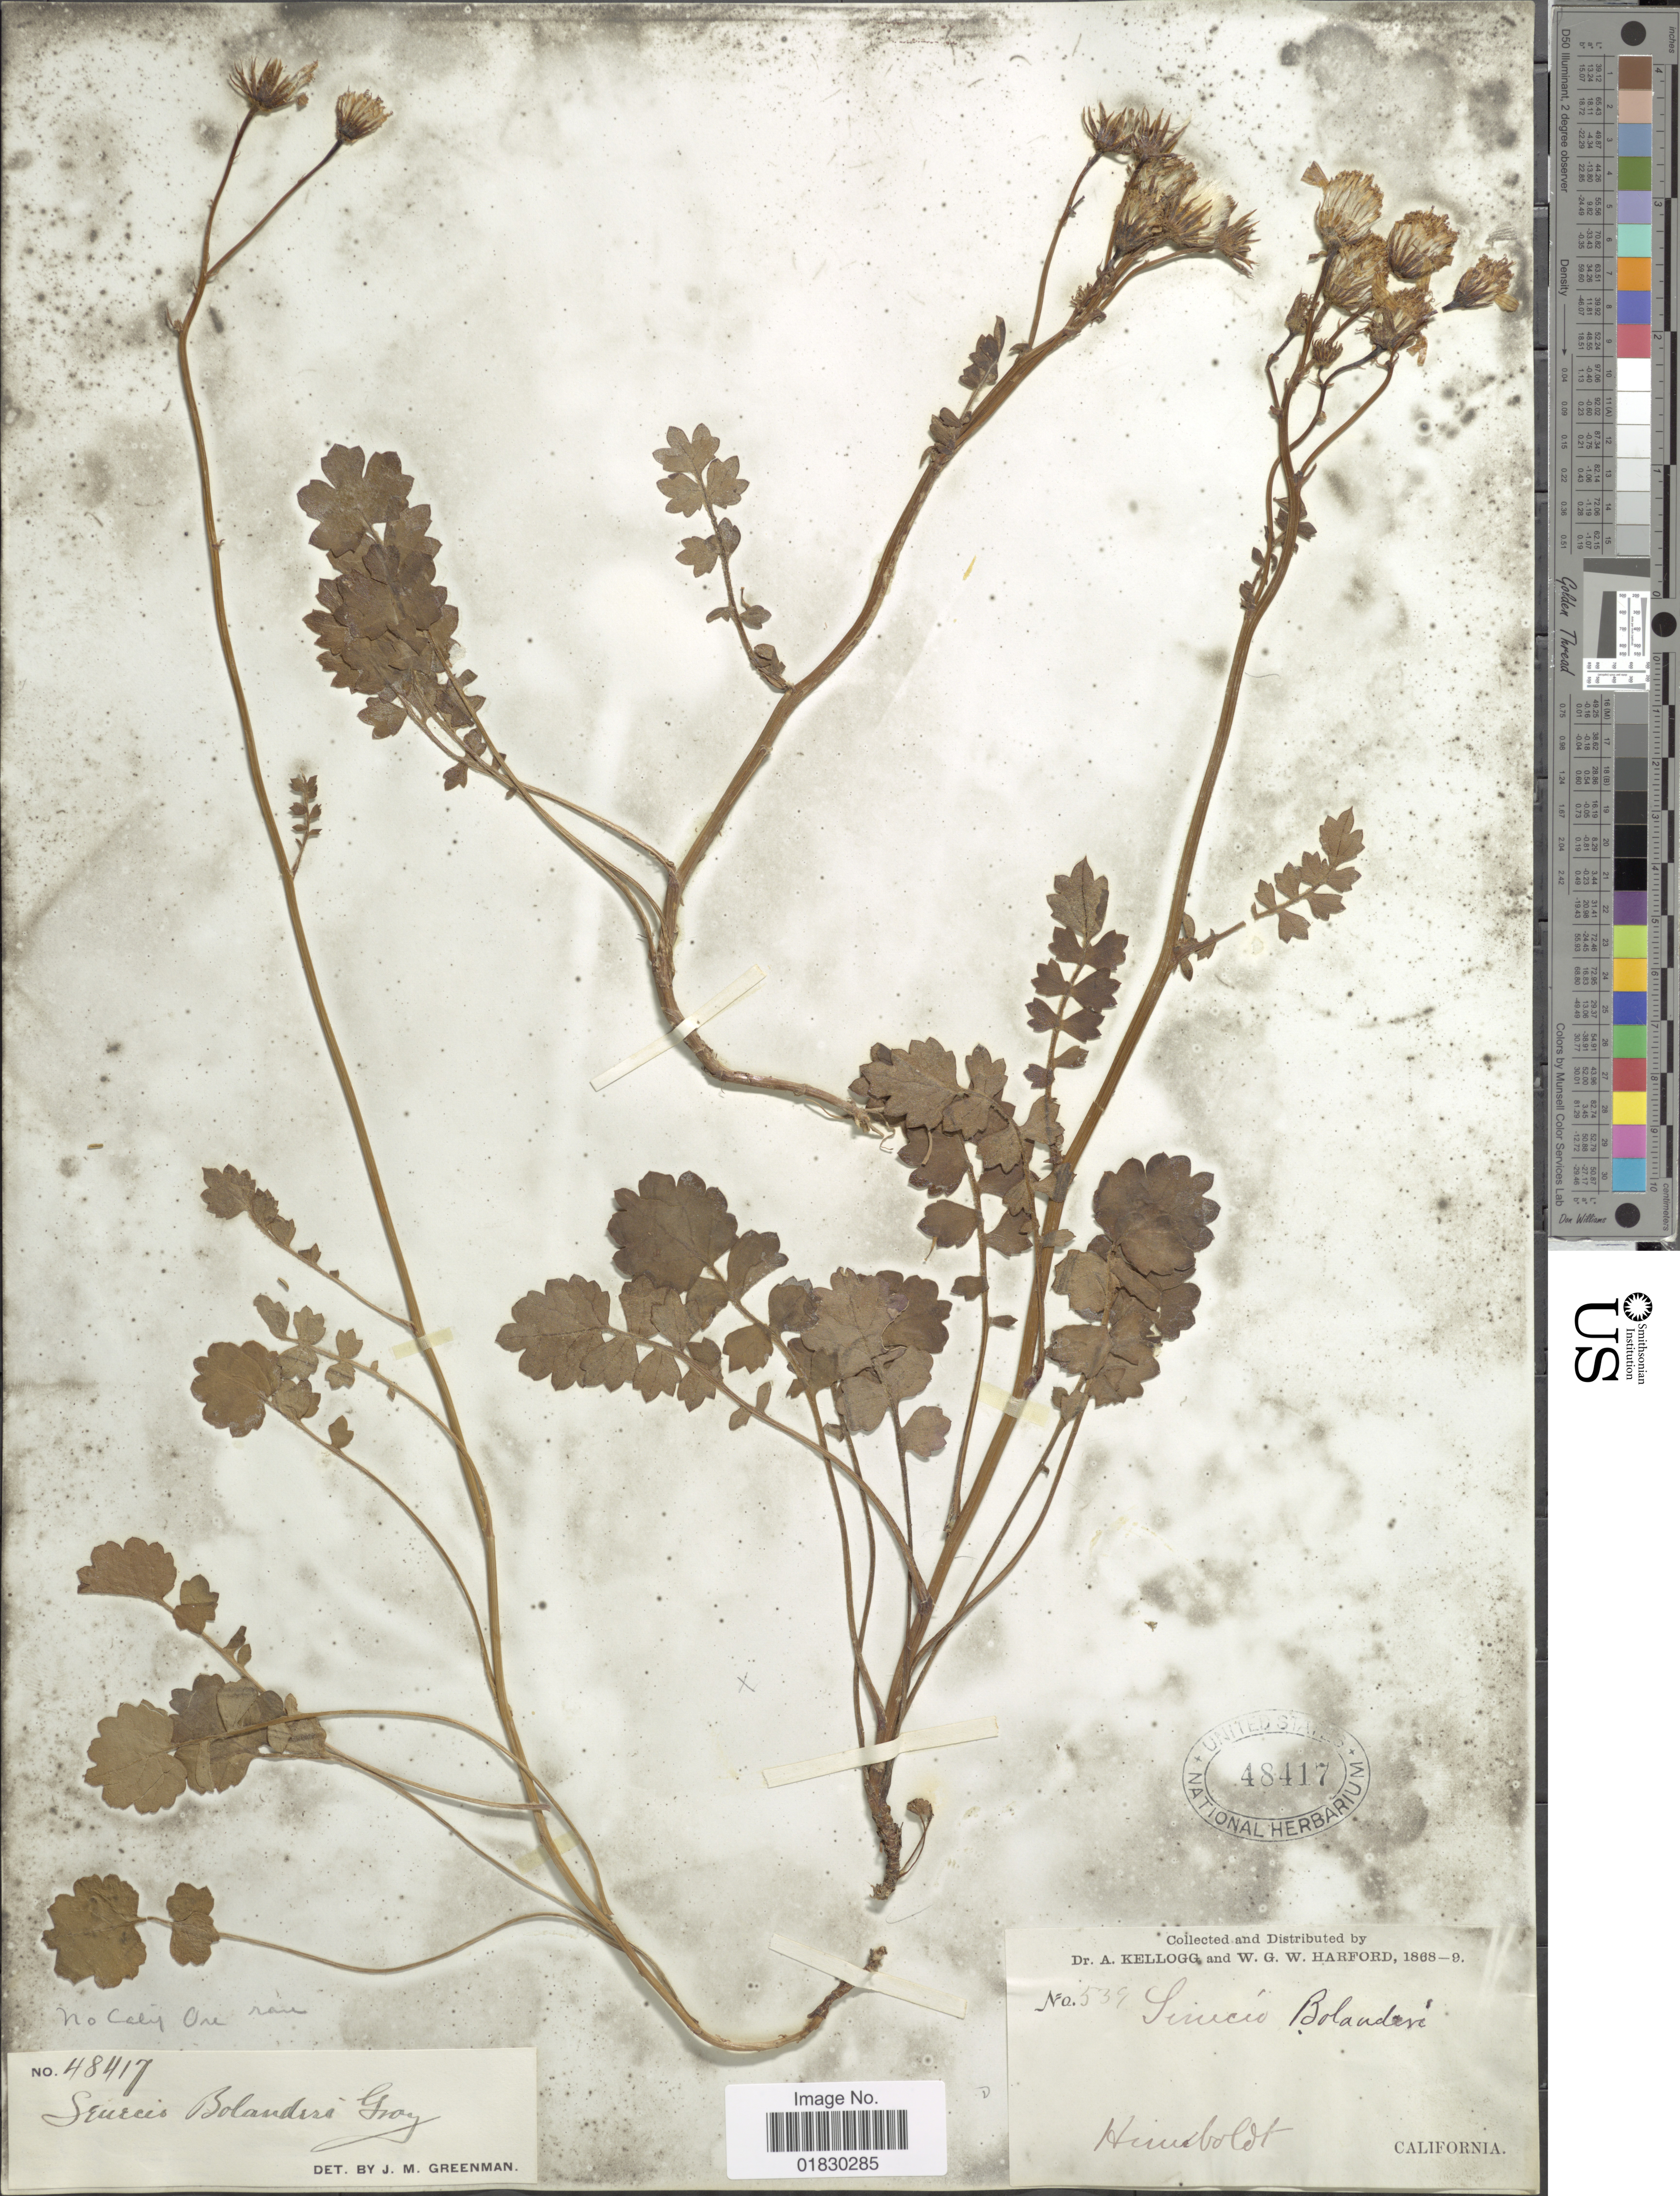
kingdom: Plantae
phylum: Tracheophyta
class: Magnoliopsida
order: Asterales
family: Asteraceae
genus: Packera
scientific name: Packera bolanderi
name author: (A. Gray) W.A. Weber & Á. Löve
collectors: A. Kellogg & W. G. W. Harford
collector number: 539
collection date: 1868/1869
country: United States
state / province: California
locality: Humboldt, California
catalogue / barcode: US 48417